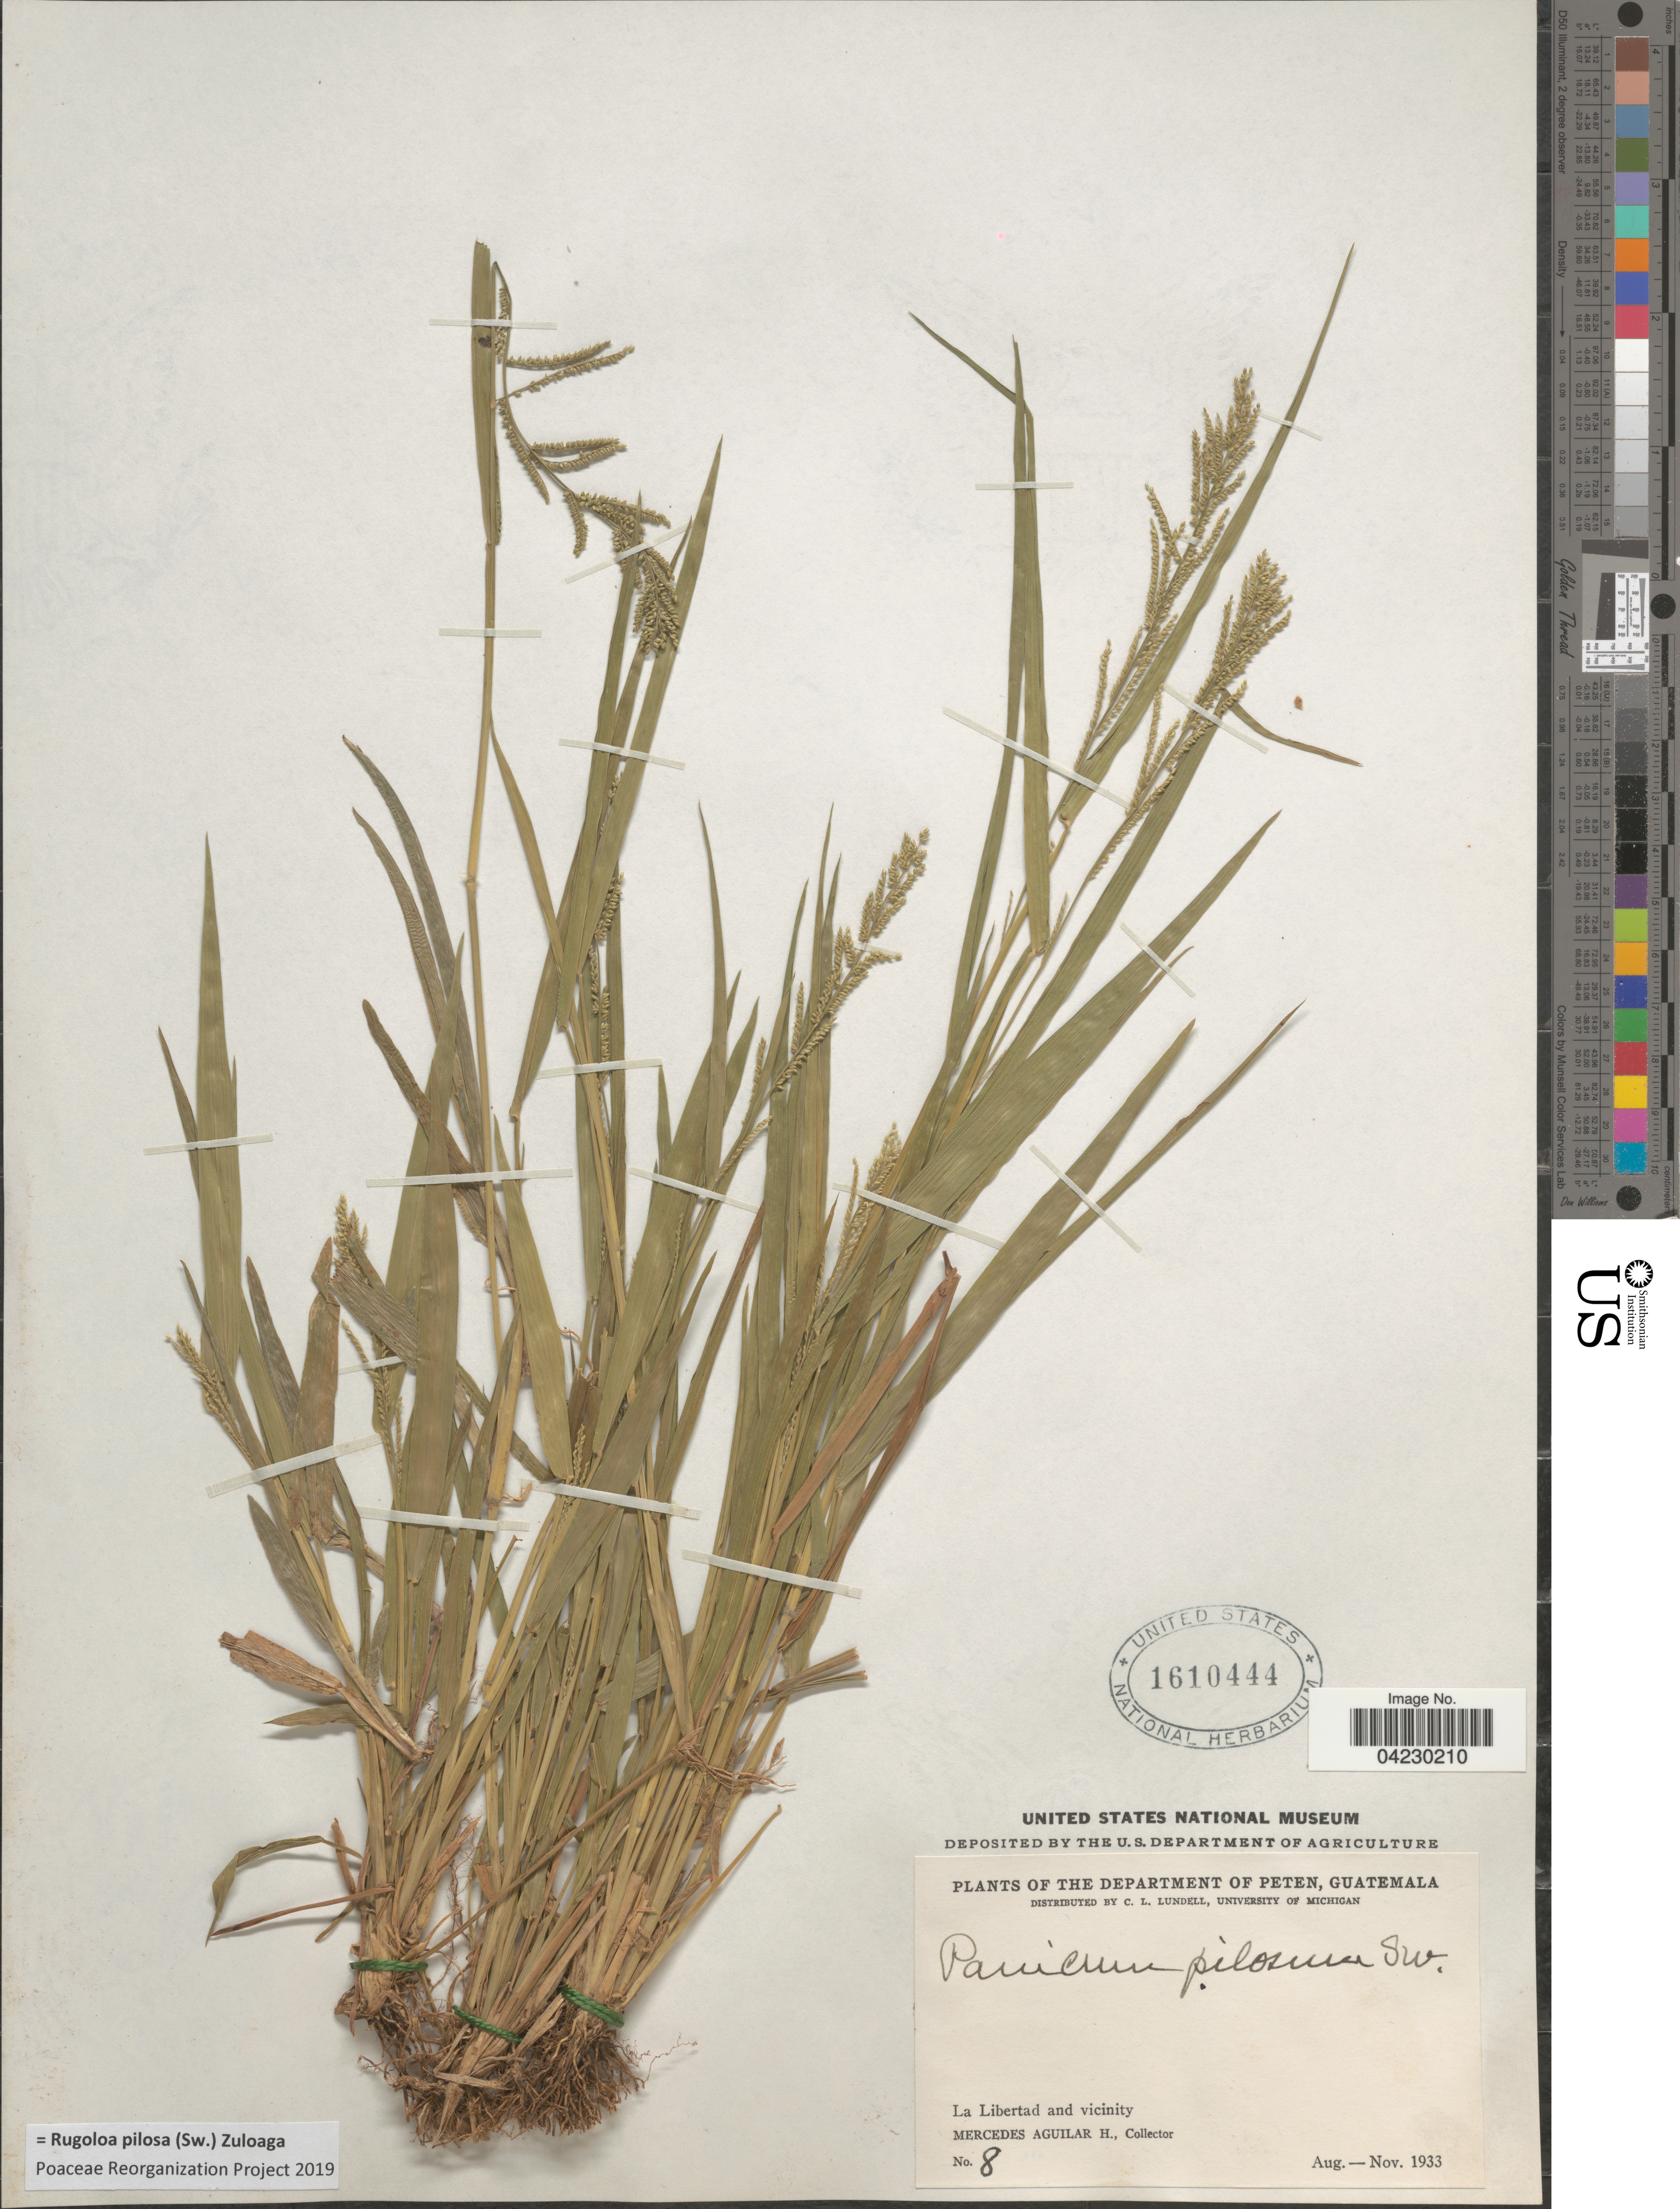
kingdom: Plantae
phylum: Tracheophyta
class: Liliopsida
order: Poales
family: Poaceae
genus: Rugoloa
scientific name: Rugoloa pilosa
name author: (Sw.) Zuloaga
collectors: M. Aguilar H.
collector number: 8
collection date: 1933-08/1933-11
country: Guatemala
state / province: El Peten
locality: The Department of Peten. La Libertad and vicinity.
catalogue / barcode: US 1610444